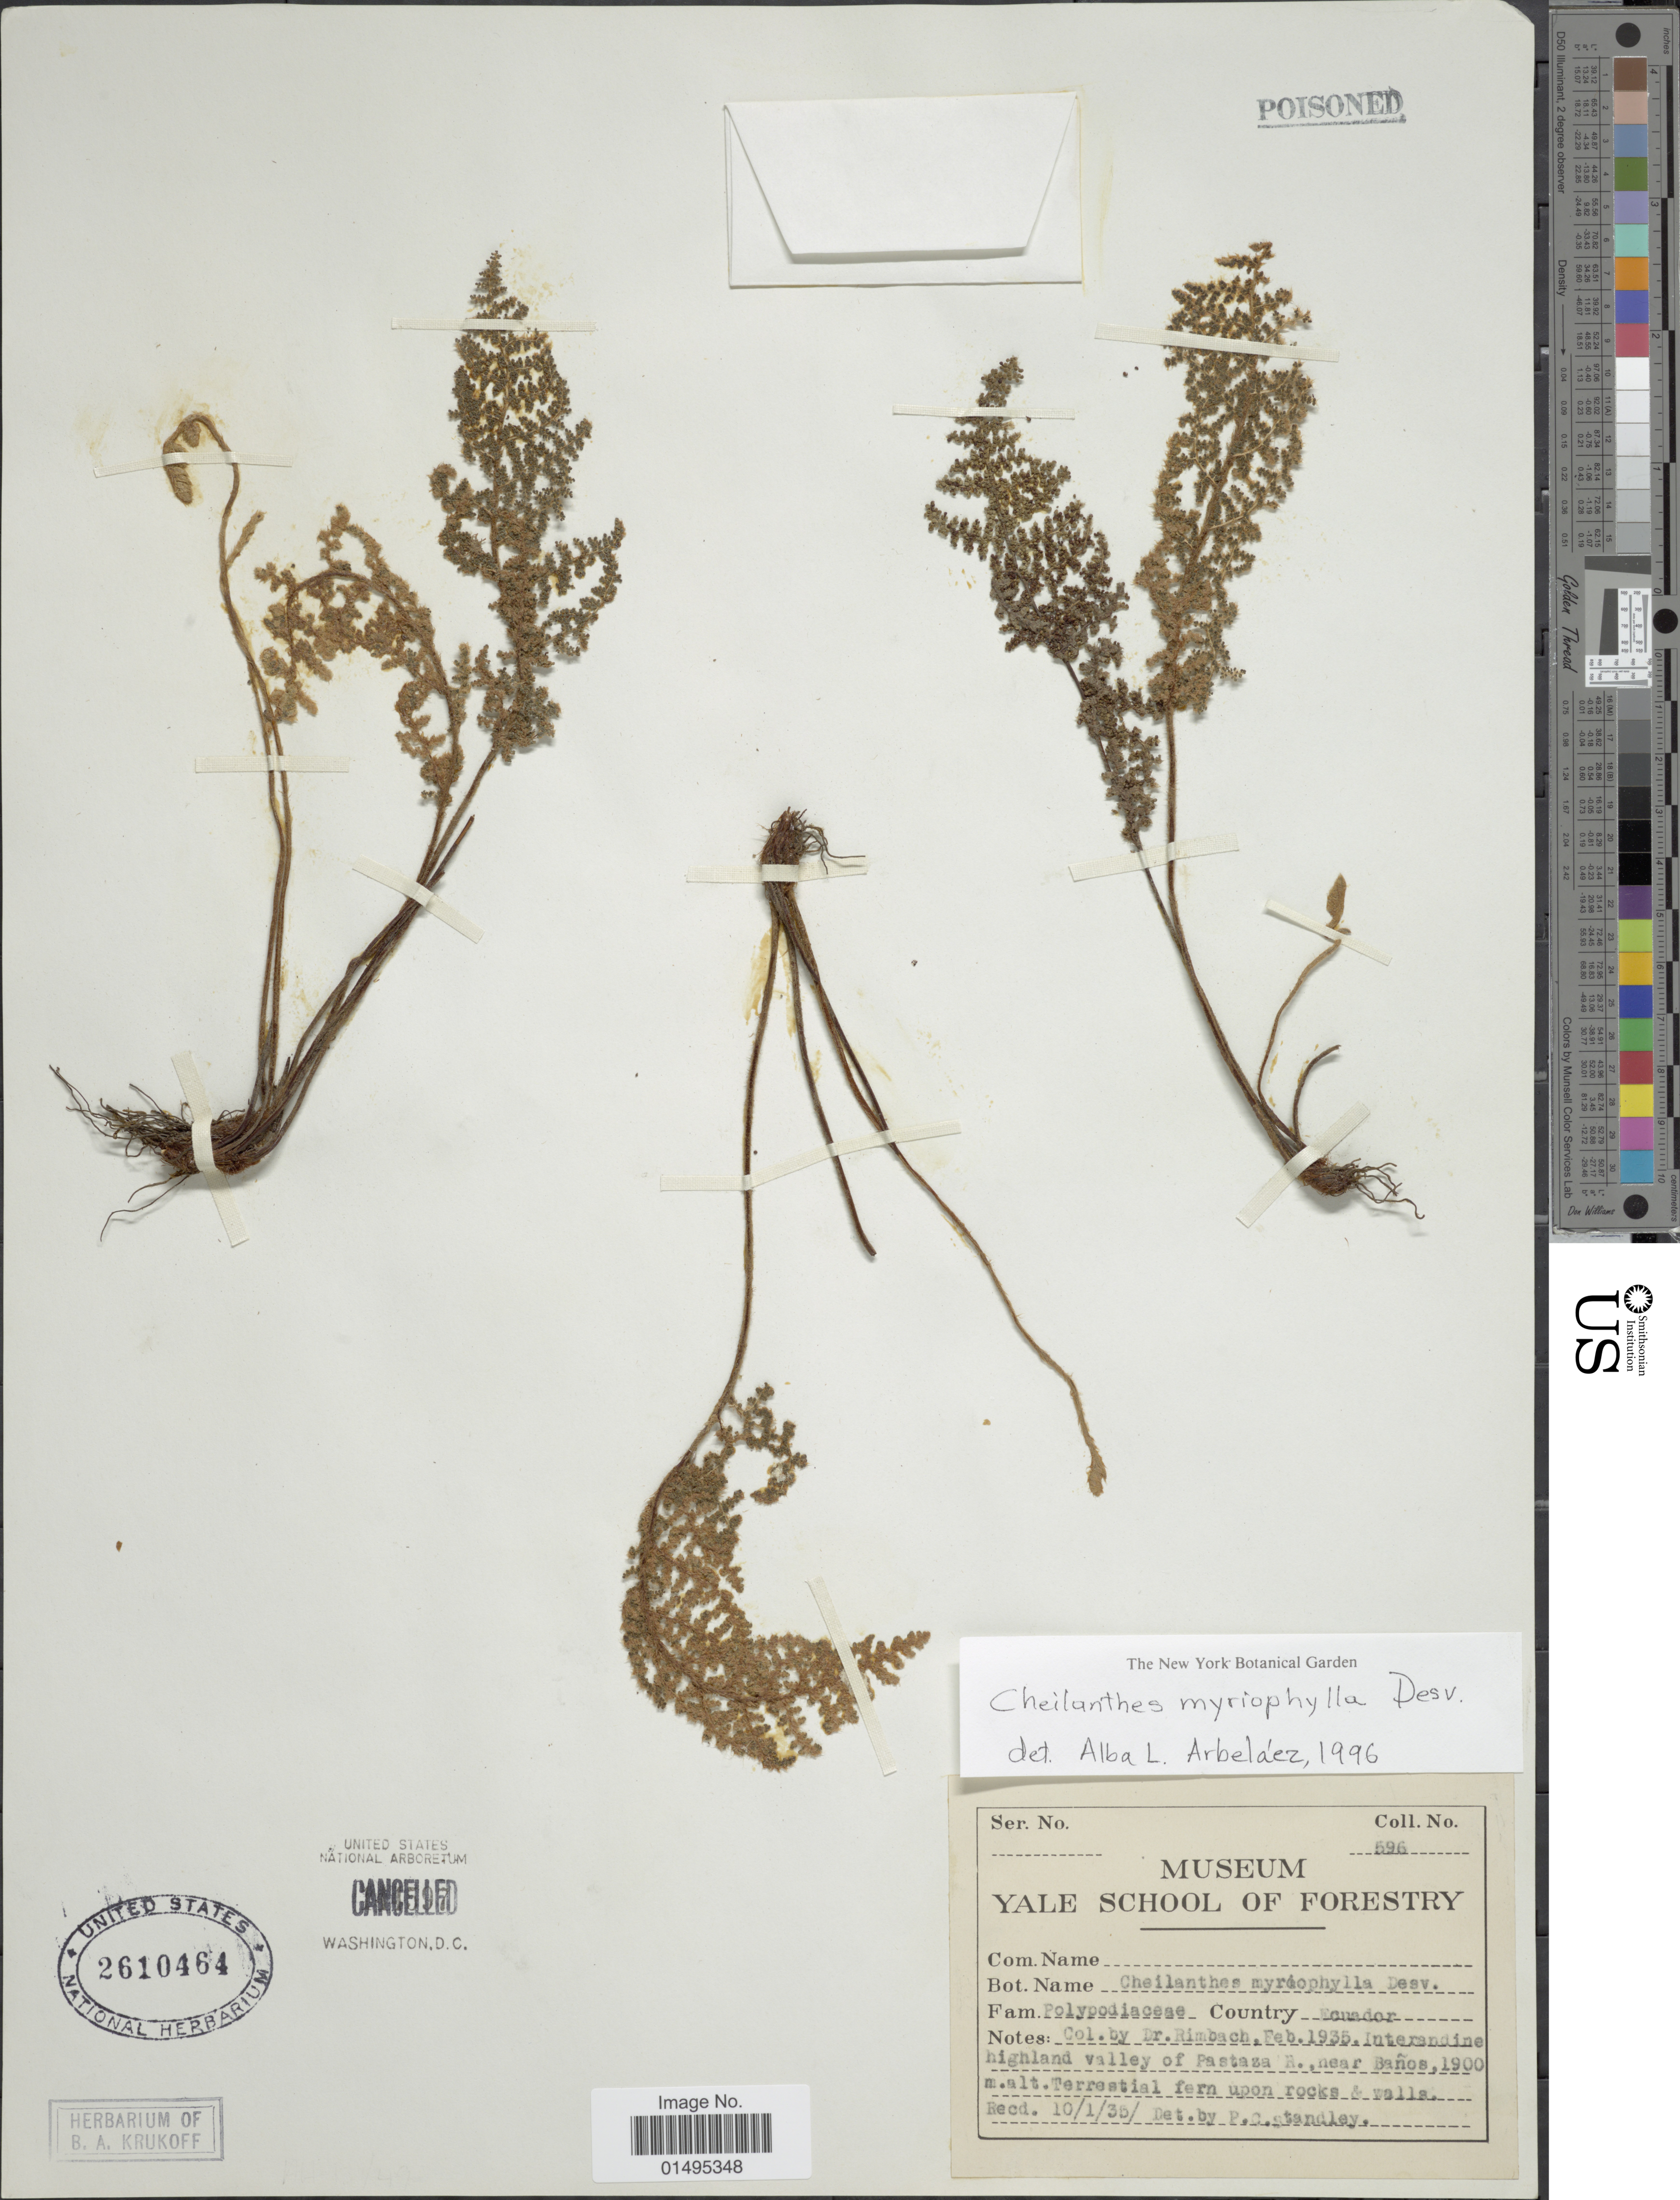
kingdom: Plantae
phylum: Tracheophyta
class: Polypodiopsida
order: Polypodiales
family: Pteridaceae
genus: Myriopteris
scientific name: Myriopteris myriophylla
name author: (Desv.) J. Sm.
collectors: Rimbach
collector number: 596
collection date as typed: Transcribed d/m/y: 10/1/35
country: Ecuador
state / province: Pastaza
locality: Ecuador, Interandine highland valley of Pastaza R., near Banos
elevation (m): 1900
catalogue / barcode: US 2610464